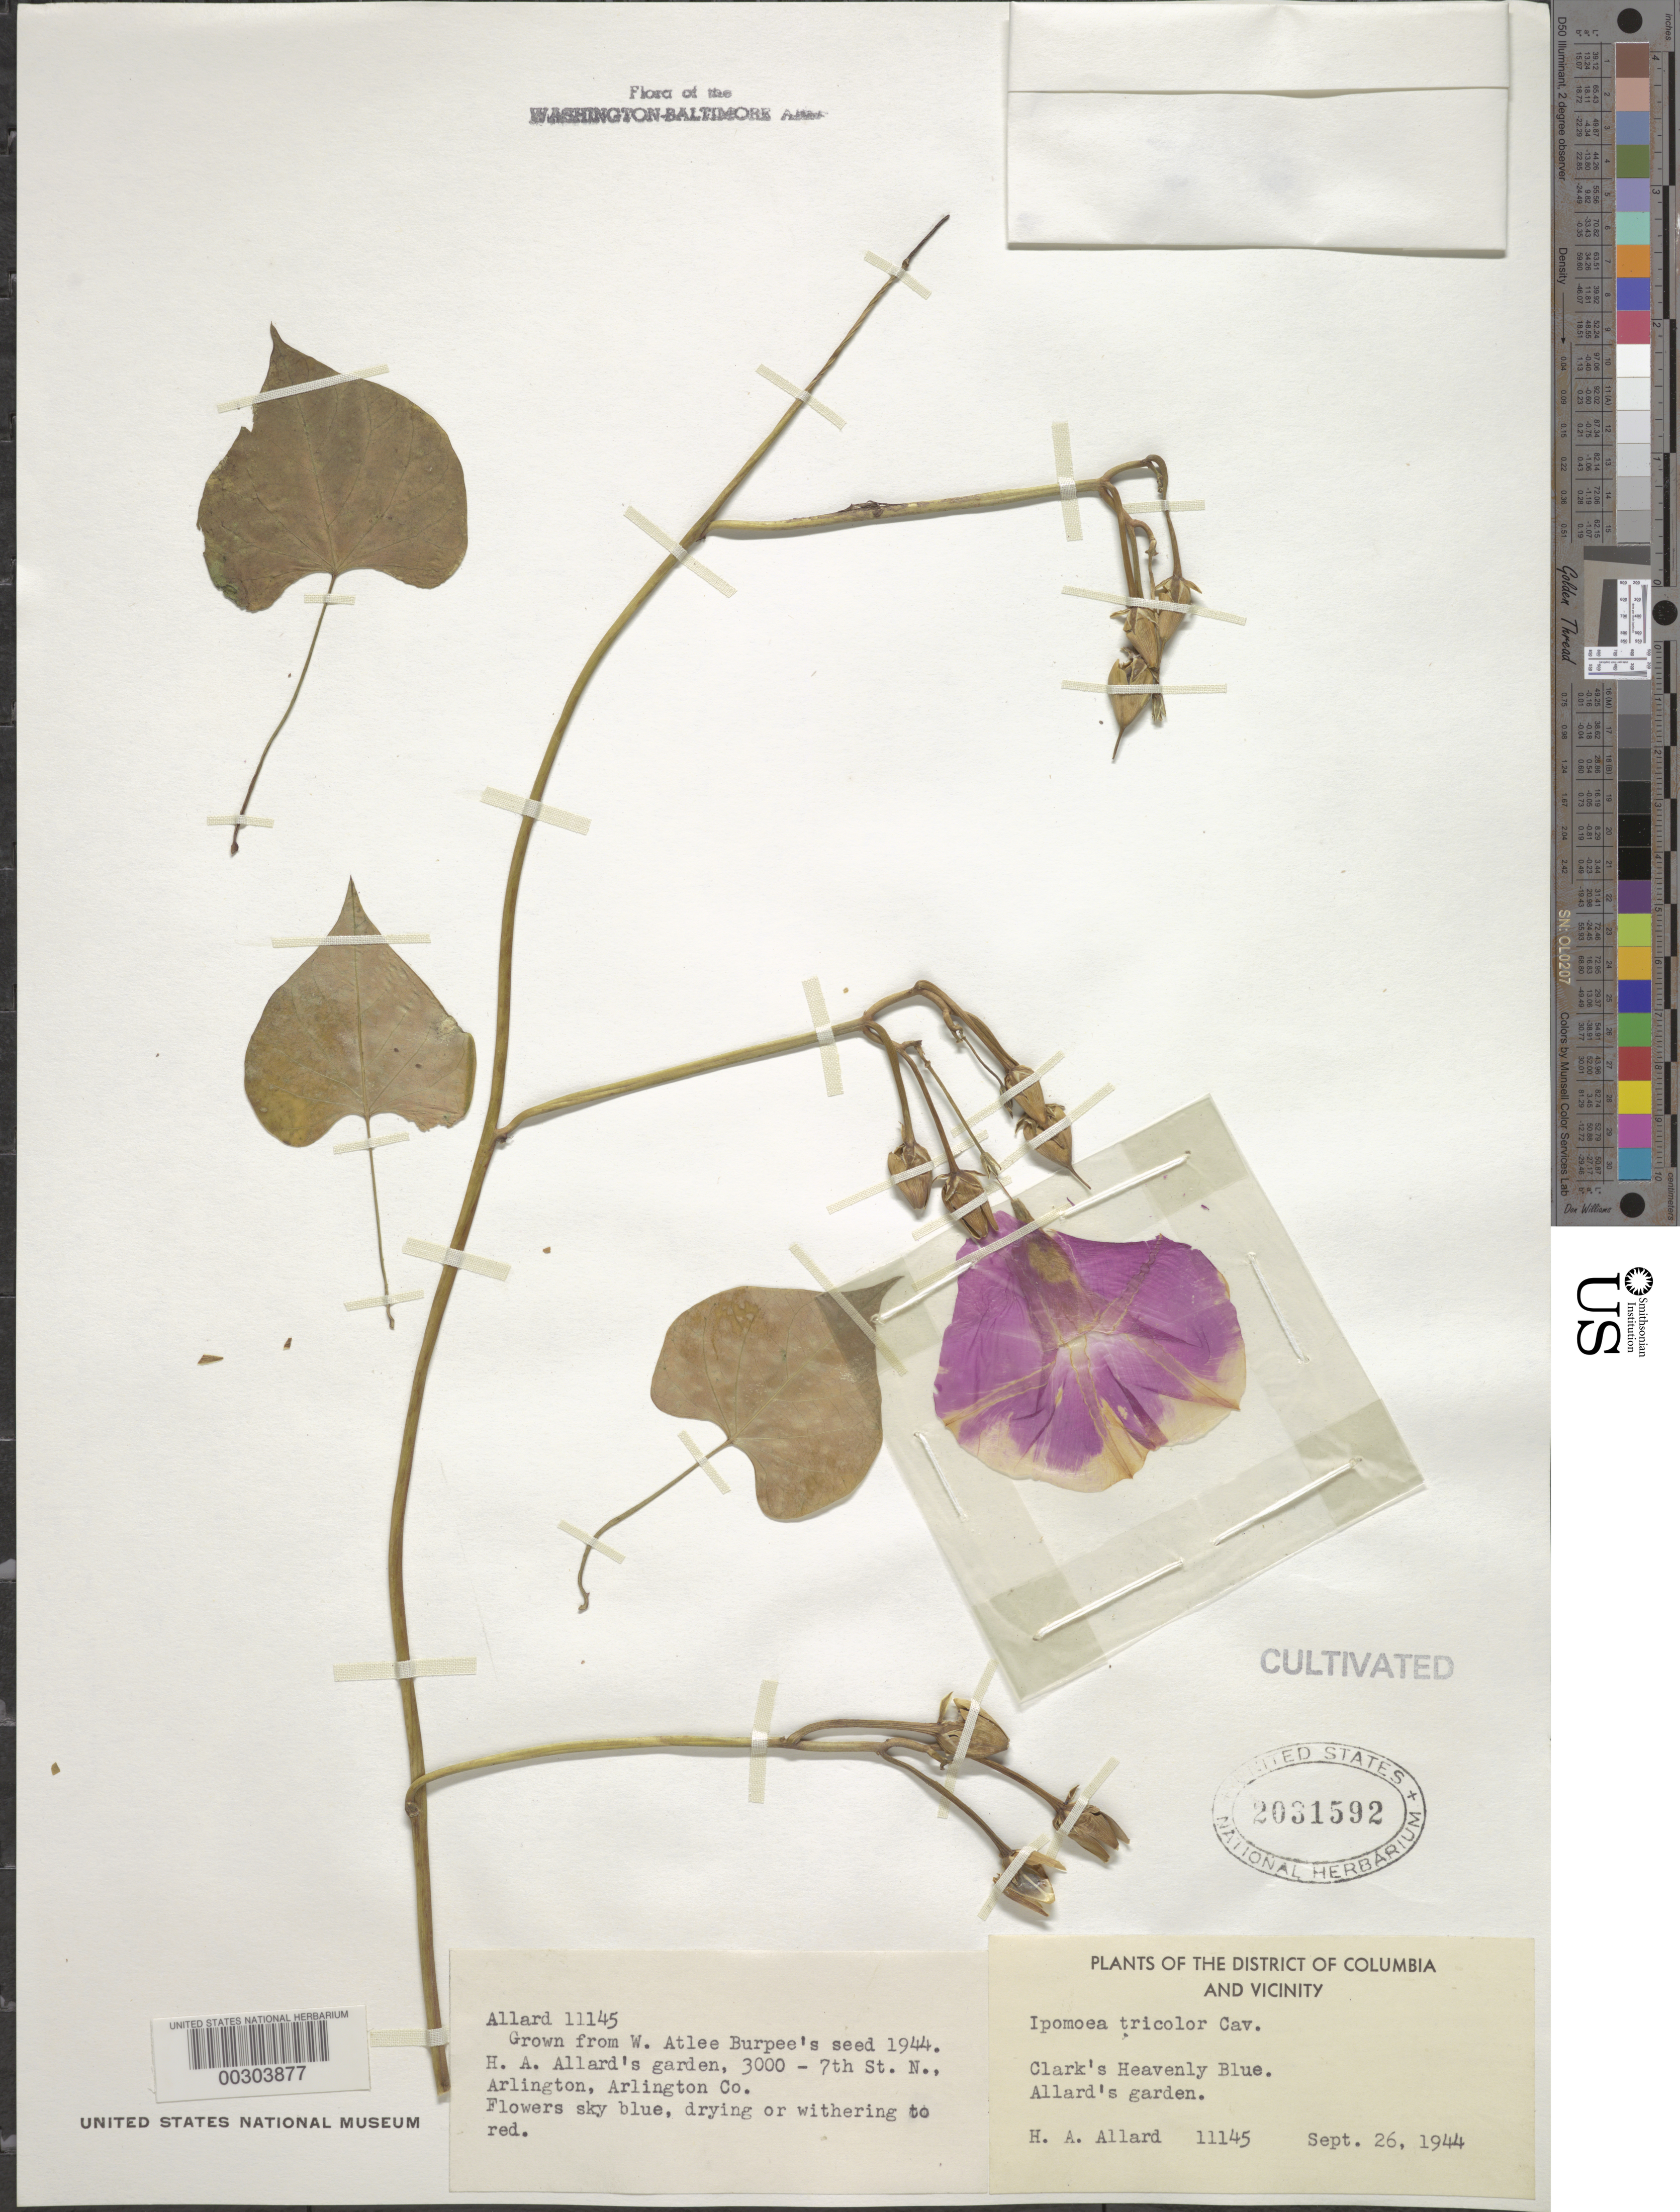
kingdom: Plantae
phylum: Tracheophyta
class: Magnoliopsida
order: Solanales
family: Convolvulaceae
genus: Ipomoea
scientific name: Ipomoea tricolor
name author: Cav.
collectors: H. A. Allard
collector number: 11145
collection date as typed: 26 Sep 1944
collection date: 1944-09-26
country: United States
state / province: Virginia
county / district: Arlington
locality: Arlington, 3000 7th St N, H.A. Allard's grounds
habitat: Garden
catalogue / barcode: US 2031592